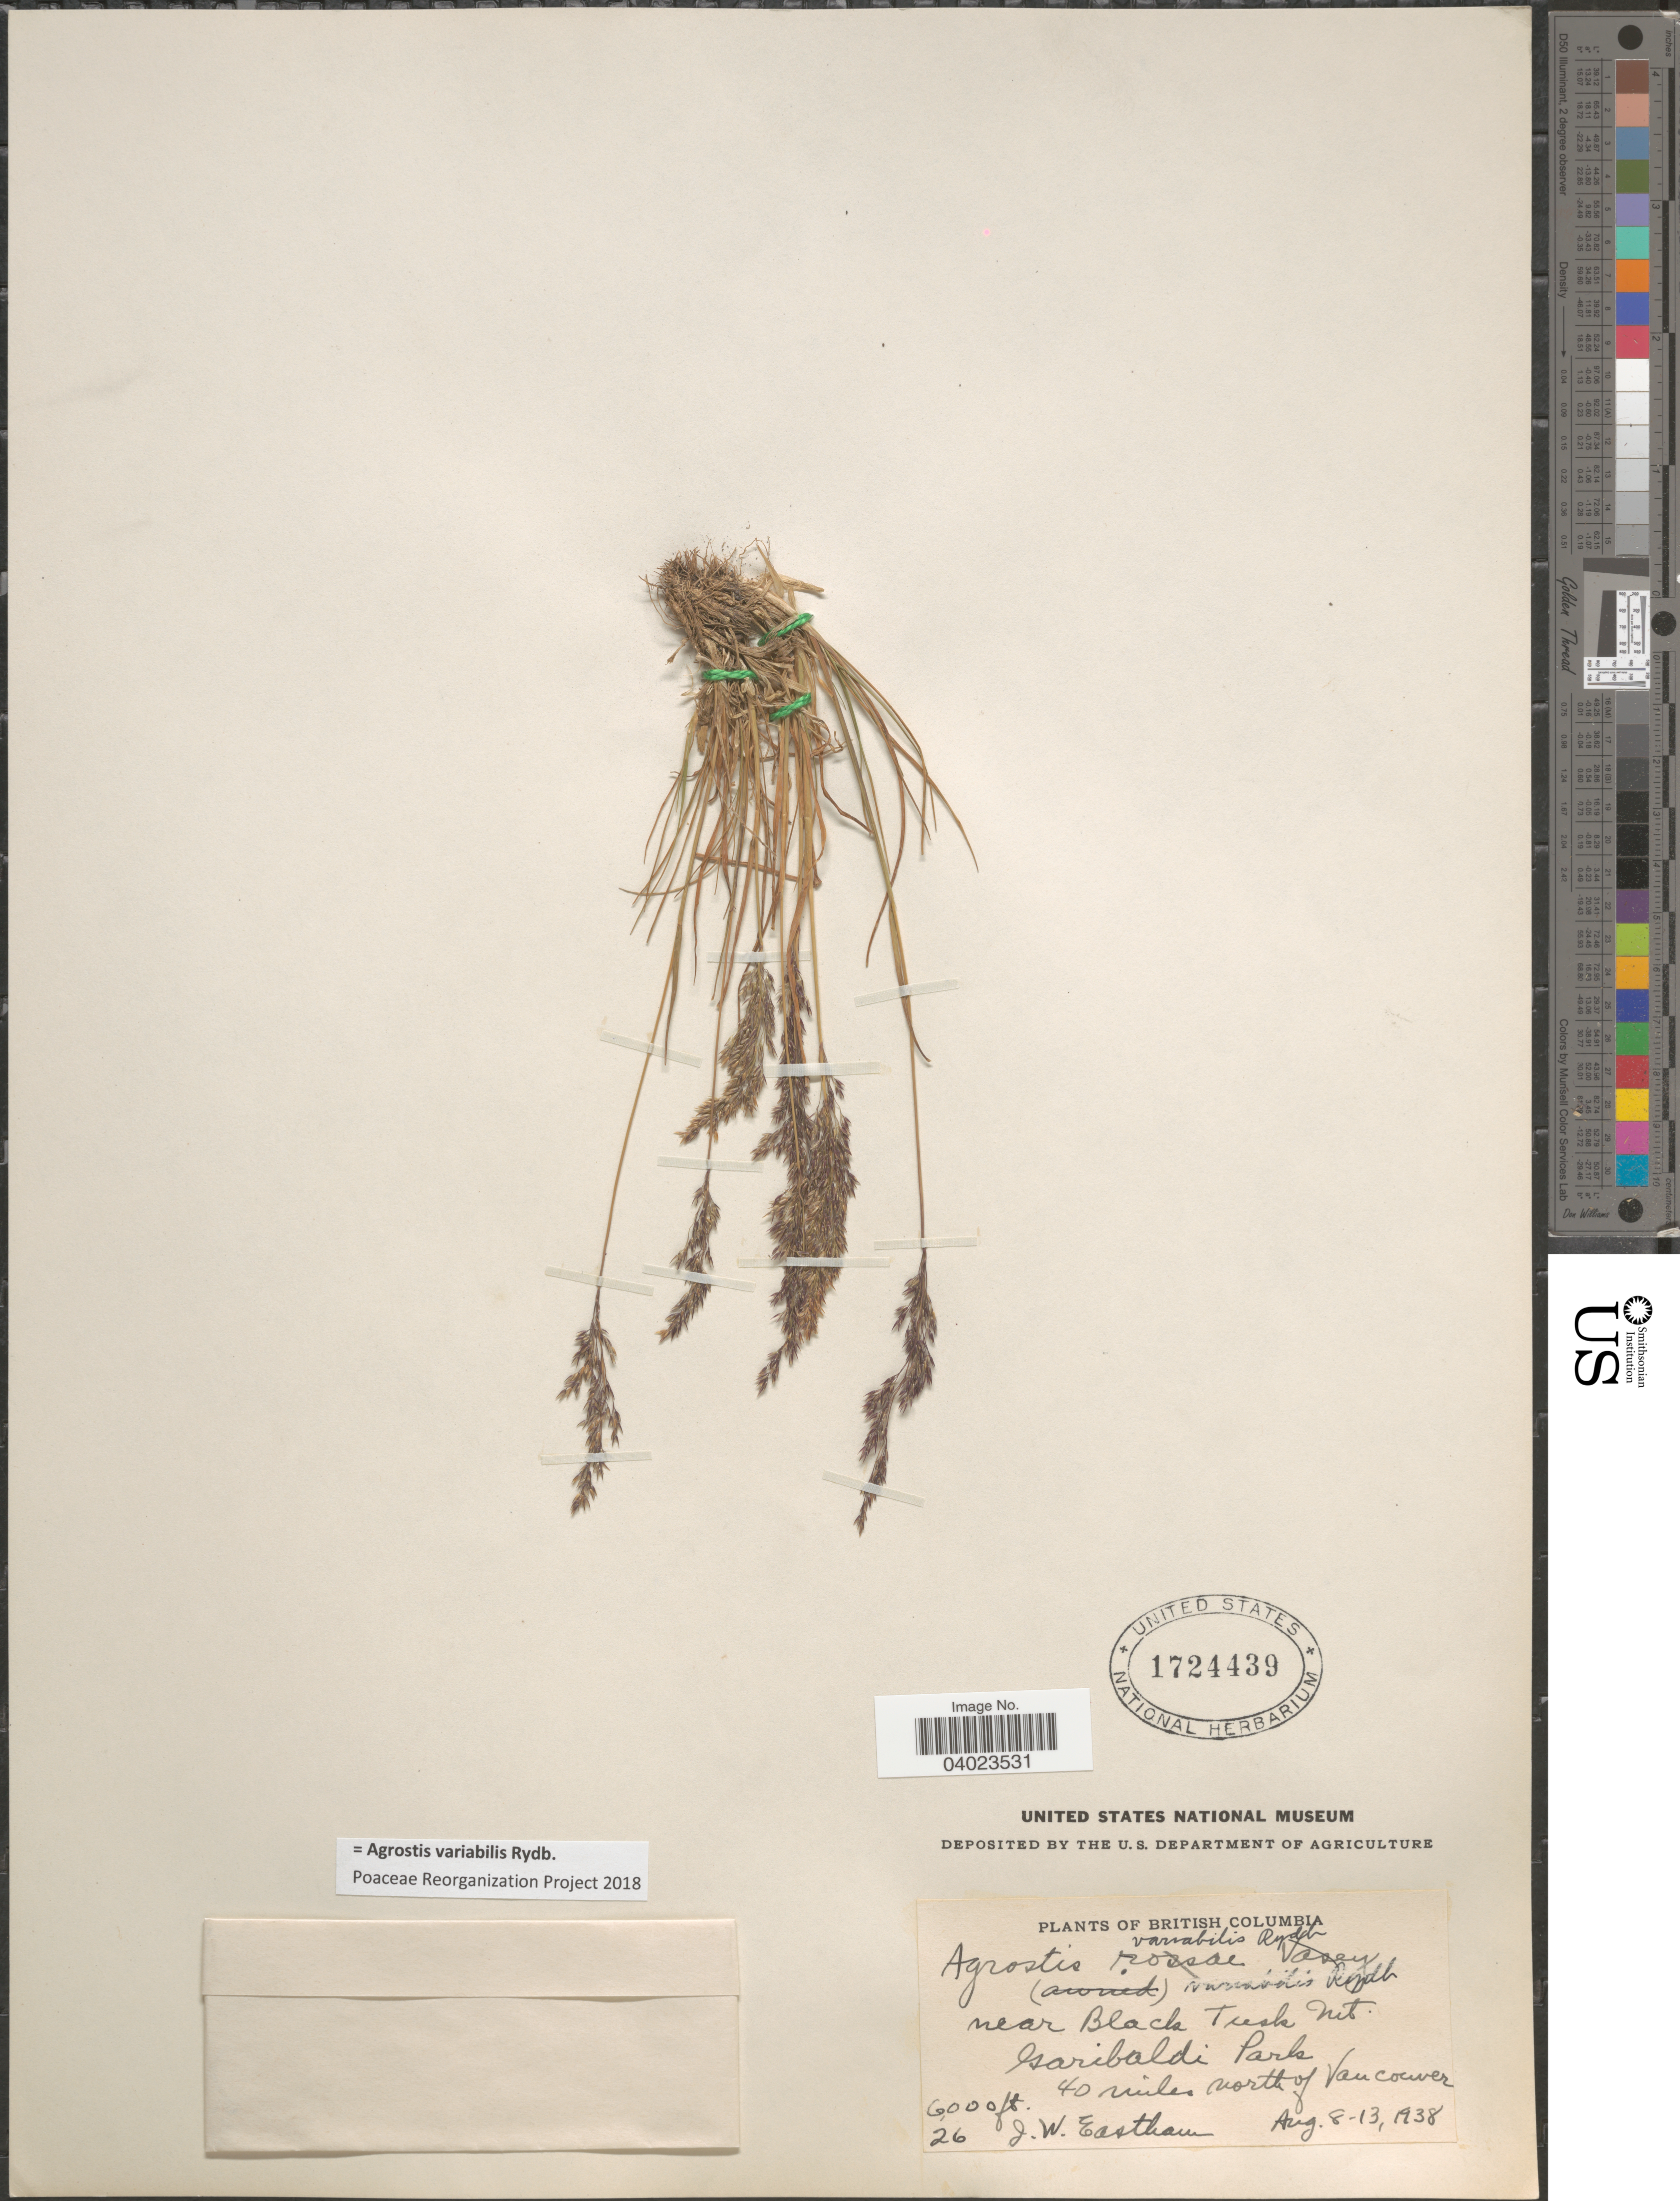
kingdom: Plantae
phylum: Tracheophyta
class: Liliopsida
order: Poales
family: Poaceae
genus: Agrostis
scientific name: Agrostis variabilis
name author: Rydb.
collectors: J. Eastham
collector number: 26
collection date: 1938-08-08/1938-08-13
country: Canada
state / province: British Columbia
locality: Near Black Tusk Mt. Garibaldi Park 40 miles north of Vancouver.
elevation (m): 1829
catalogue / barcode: US 1724439